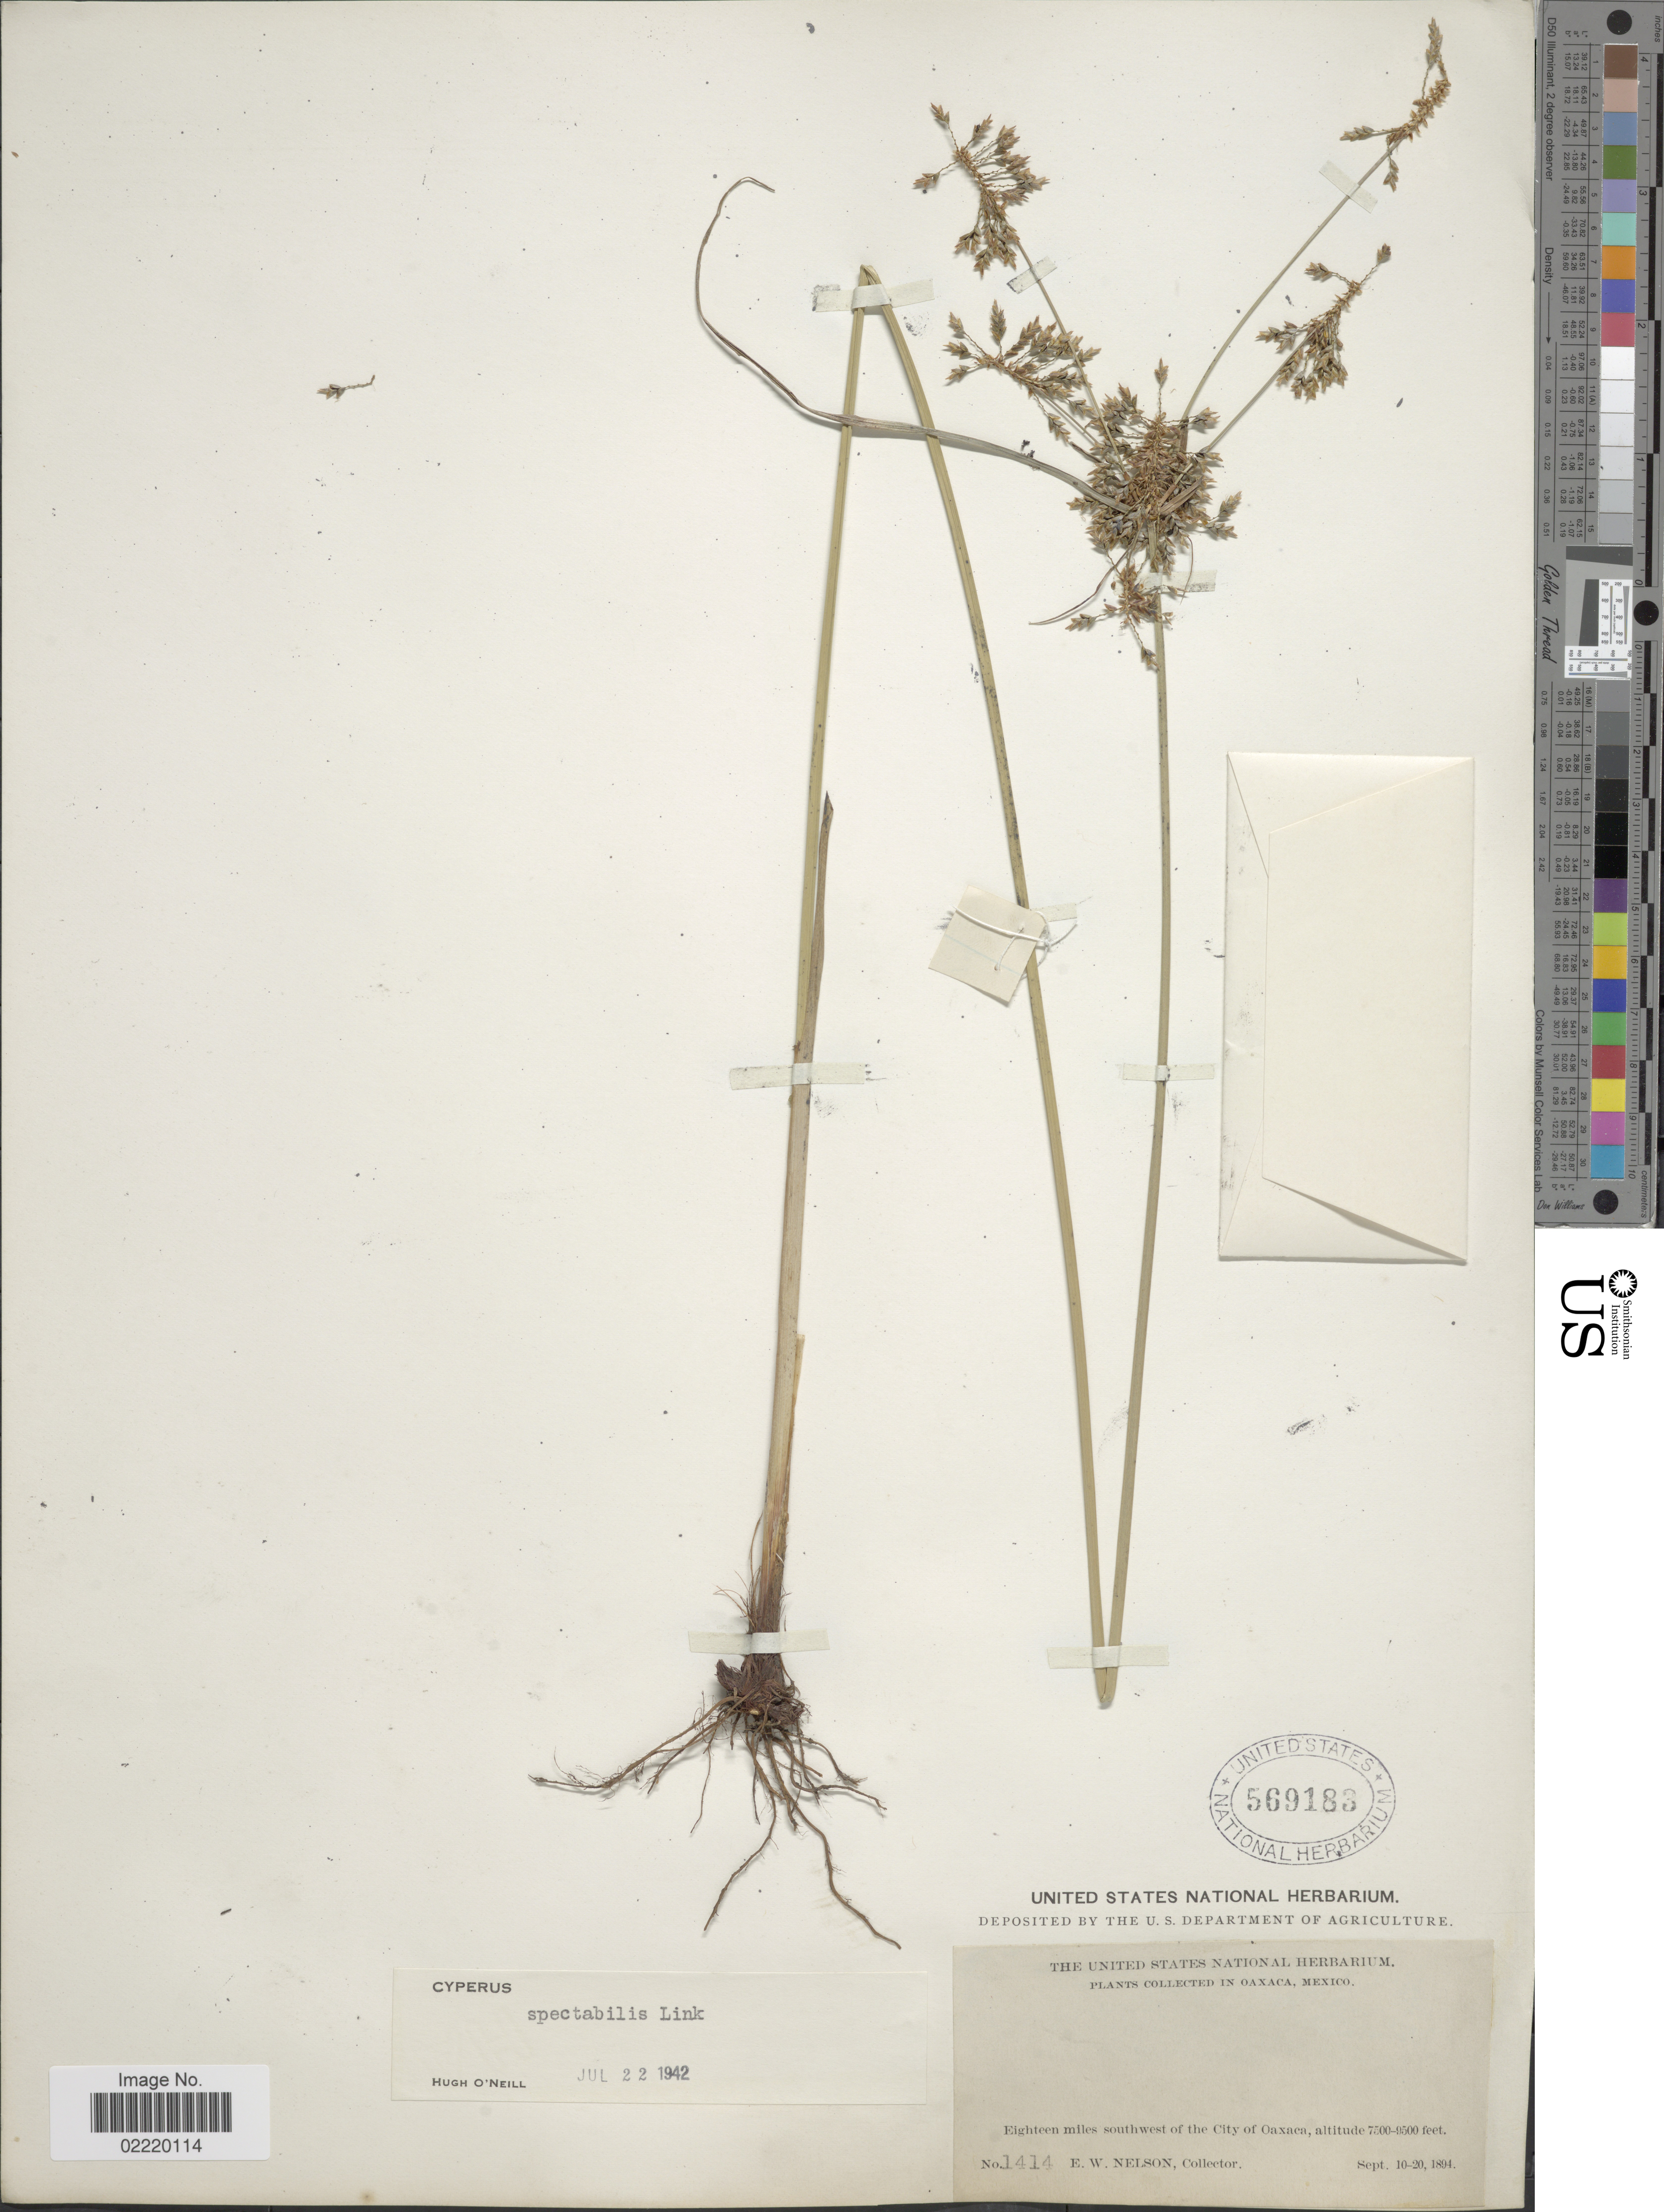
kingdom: Plantae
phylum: Tracheophyta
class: Liliopsida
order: Poales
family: Cyperaceae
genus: Cyperus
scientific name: Cyperus spectabilis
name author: Link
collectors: E. W. Nelson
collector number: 1414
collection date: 1894-09-10/1894-09-20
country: Mexico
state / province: Oaxaca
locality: Eighteen miles southwest of the City of Oaxaca.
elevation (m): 2286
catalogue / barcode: US 569183